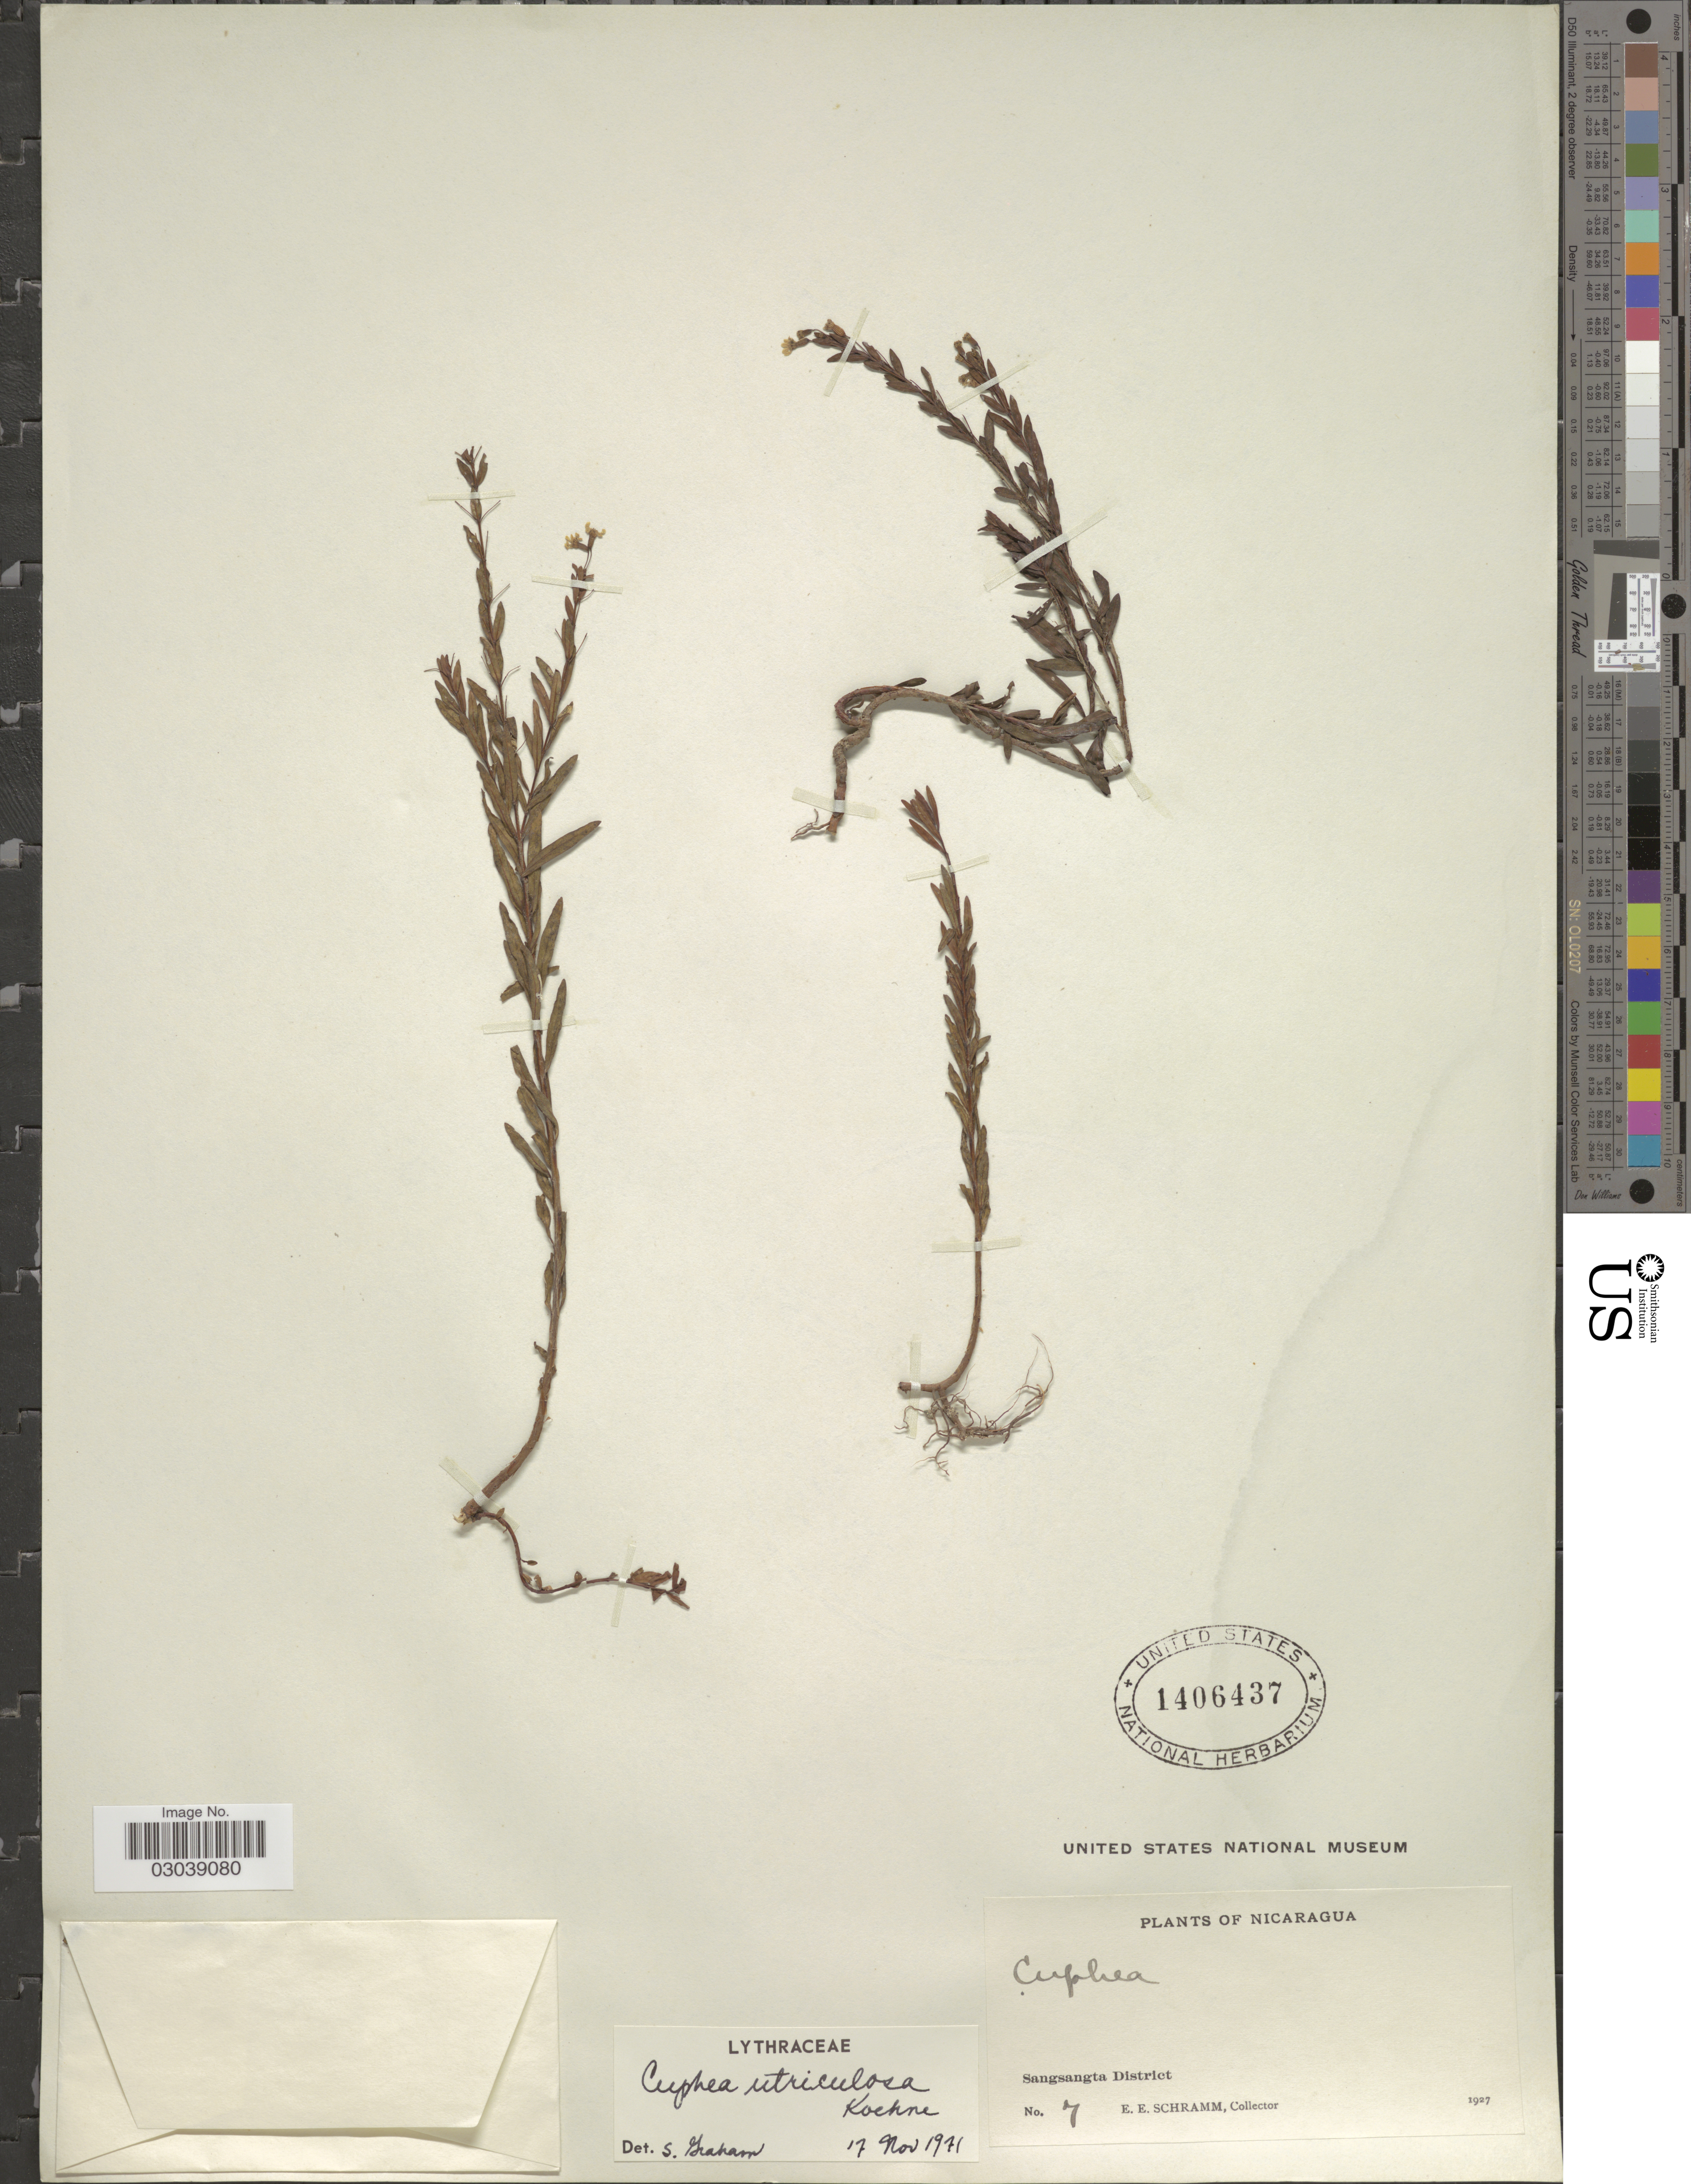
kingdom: Plantae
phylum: Tracheophyta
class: Magnoliopsida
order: Myrtales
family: Lythraceae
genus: Cuphea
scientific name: Cuphea utriculosa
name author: Koehne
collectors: E. Schramm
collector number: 7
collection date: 1927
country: Nicaragua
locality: Sangsangta District.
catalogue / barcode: US 1406437